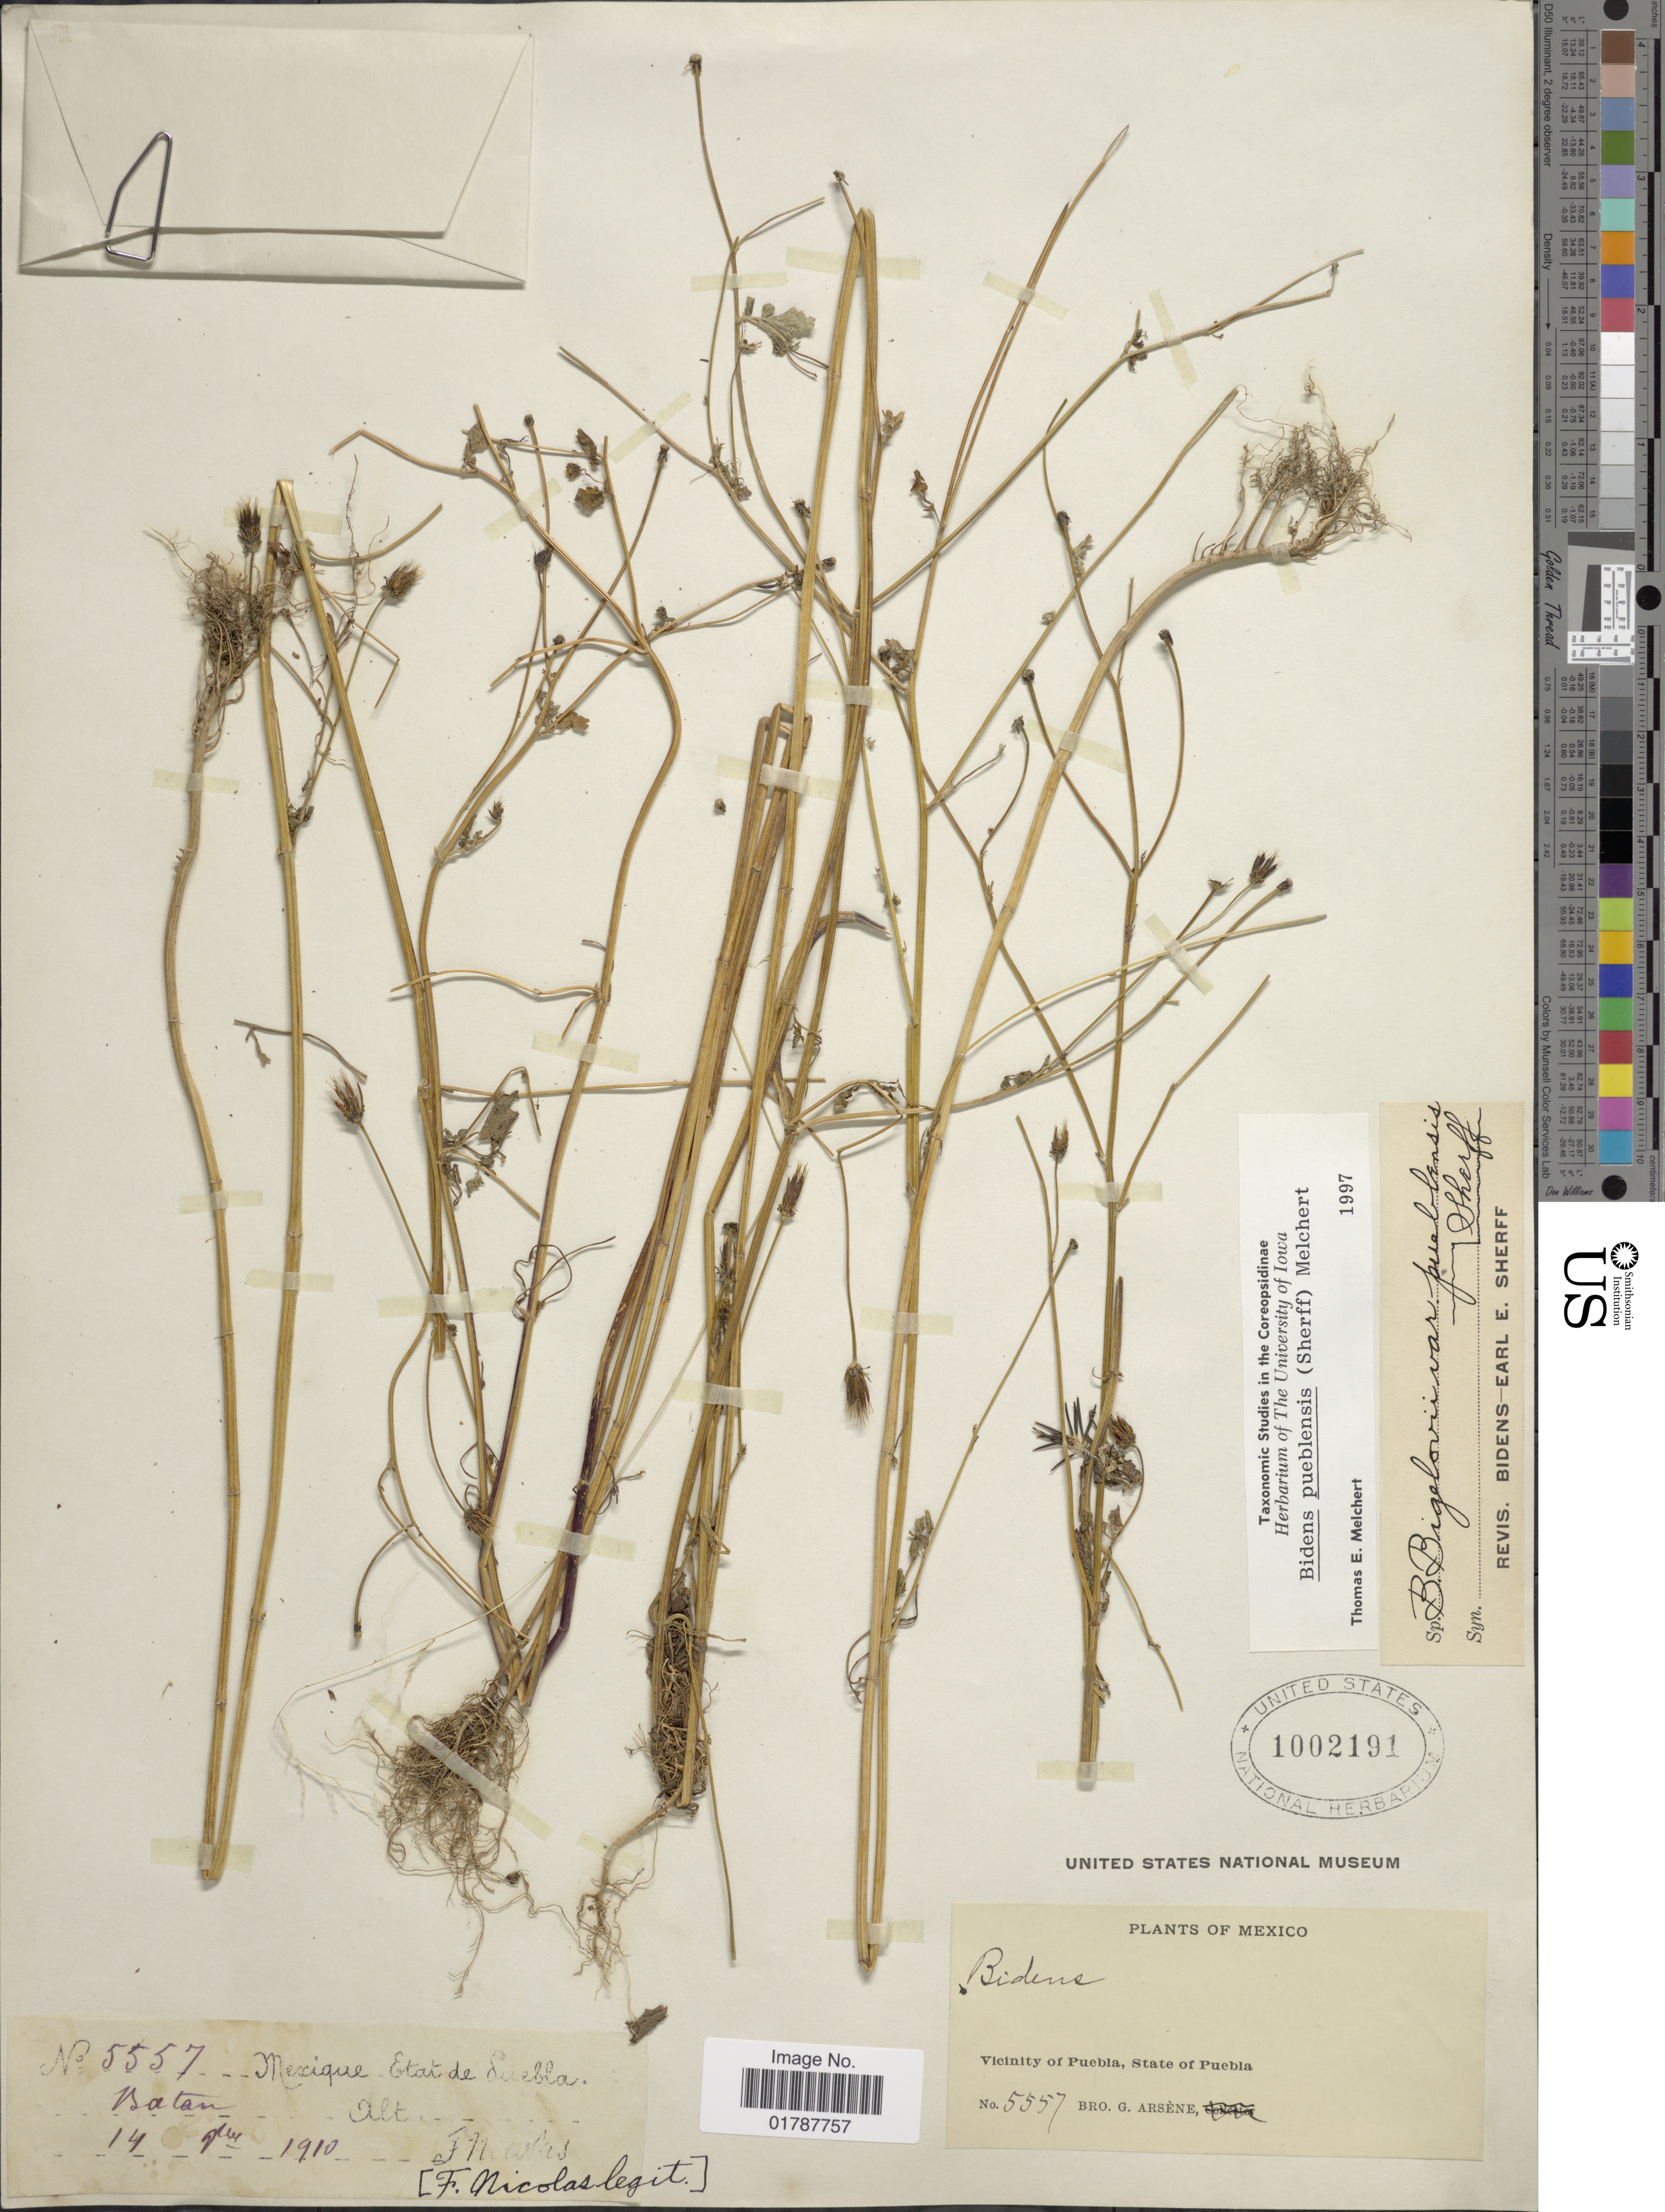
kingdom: Plantae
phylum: Tracheophyta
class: Magnoliopsida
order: Asterales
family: Asteraceae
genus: Bidens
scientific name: Bidens pueblensis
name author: (Sherff) Melchert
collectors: Bro. G. Arsène & B. Nicolas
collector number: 5557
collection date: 1910-02-14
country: Mexico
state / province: Puebla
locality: Batan, Vicinity of Puebla, State of Puebla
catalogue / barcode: US 1002191